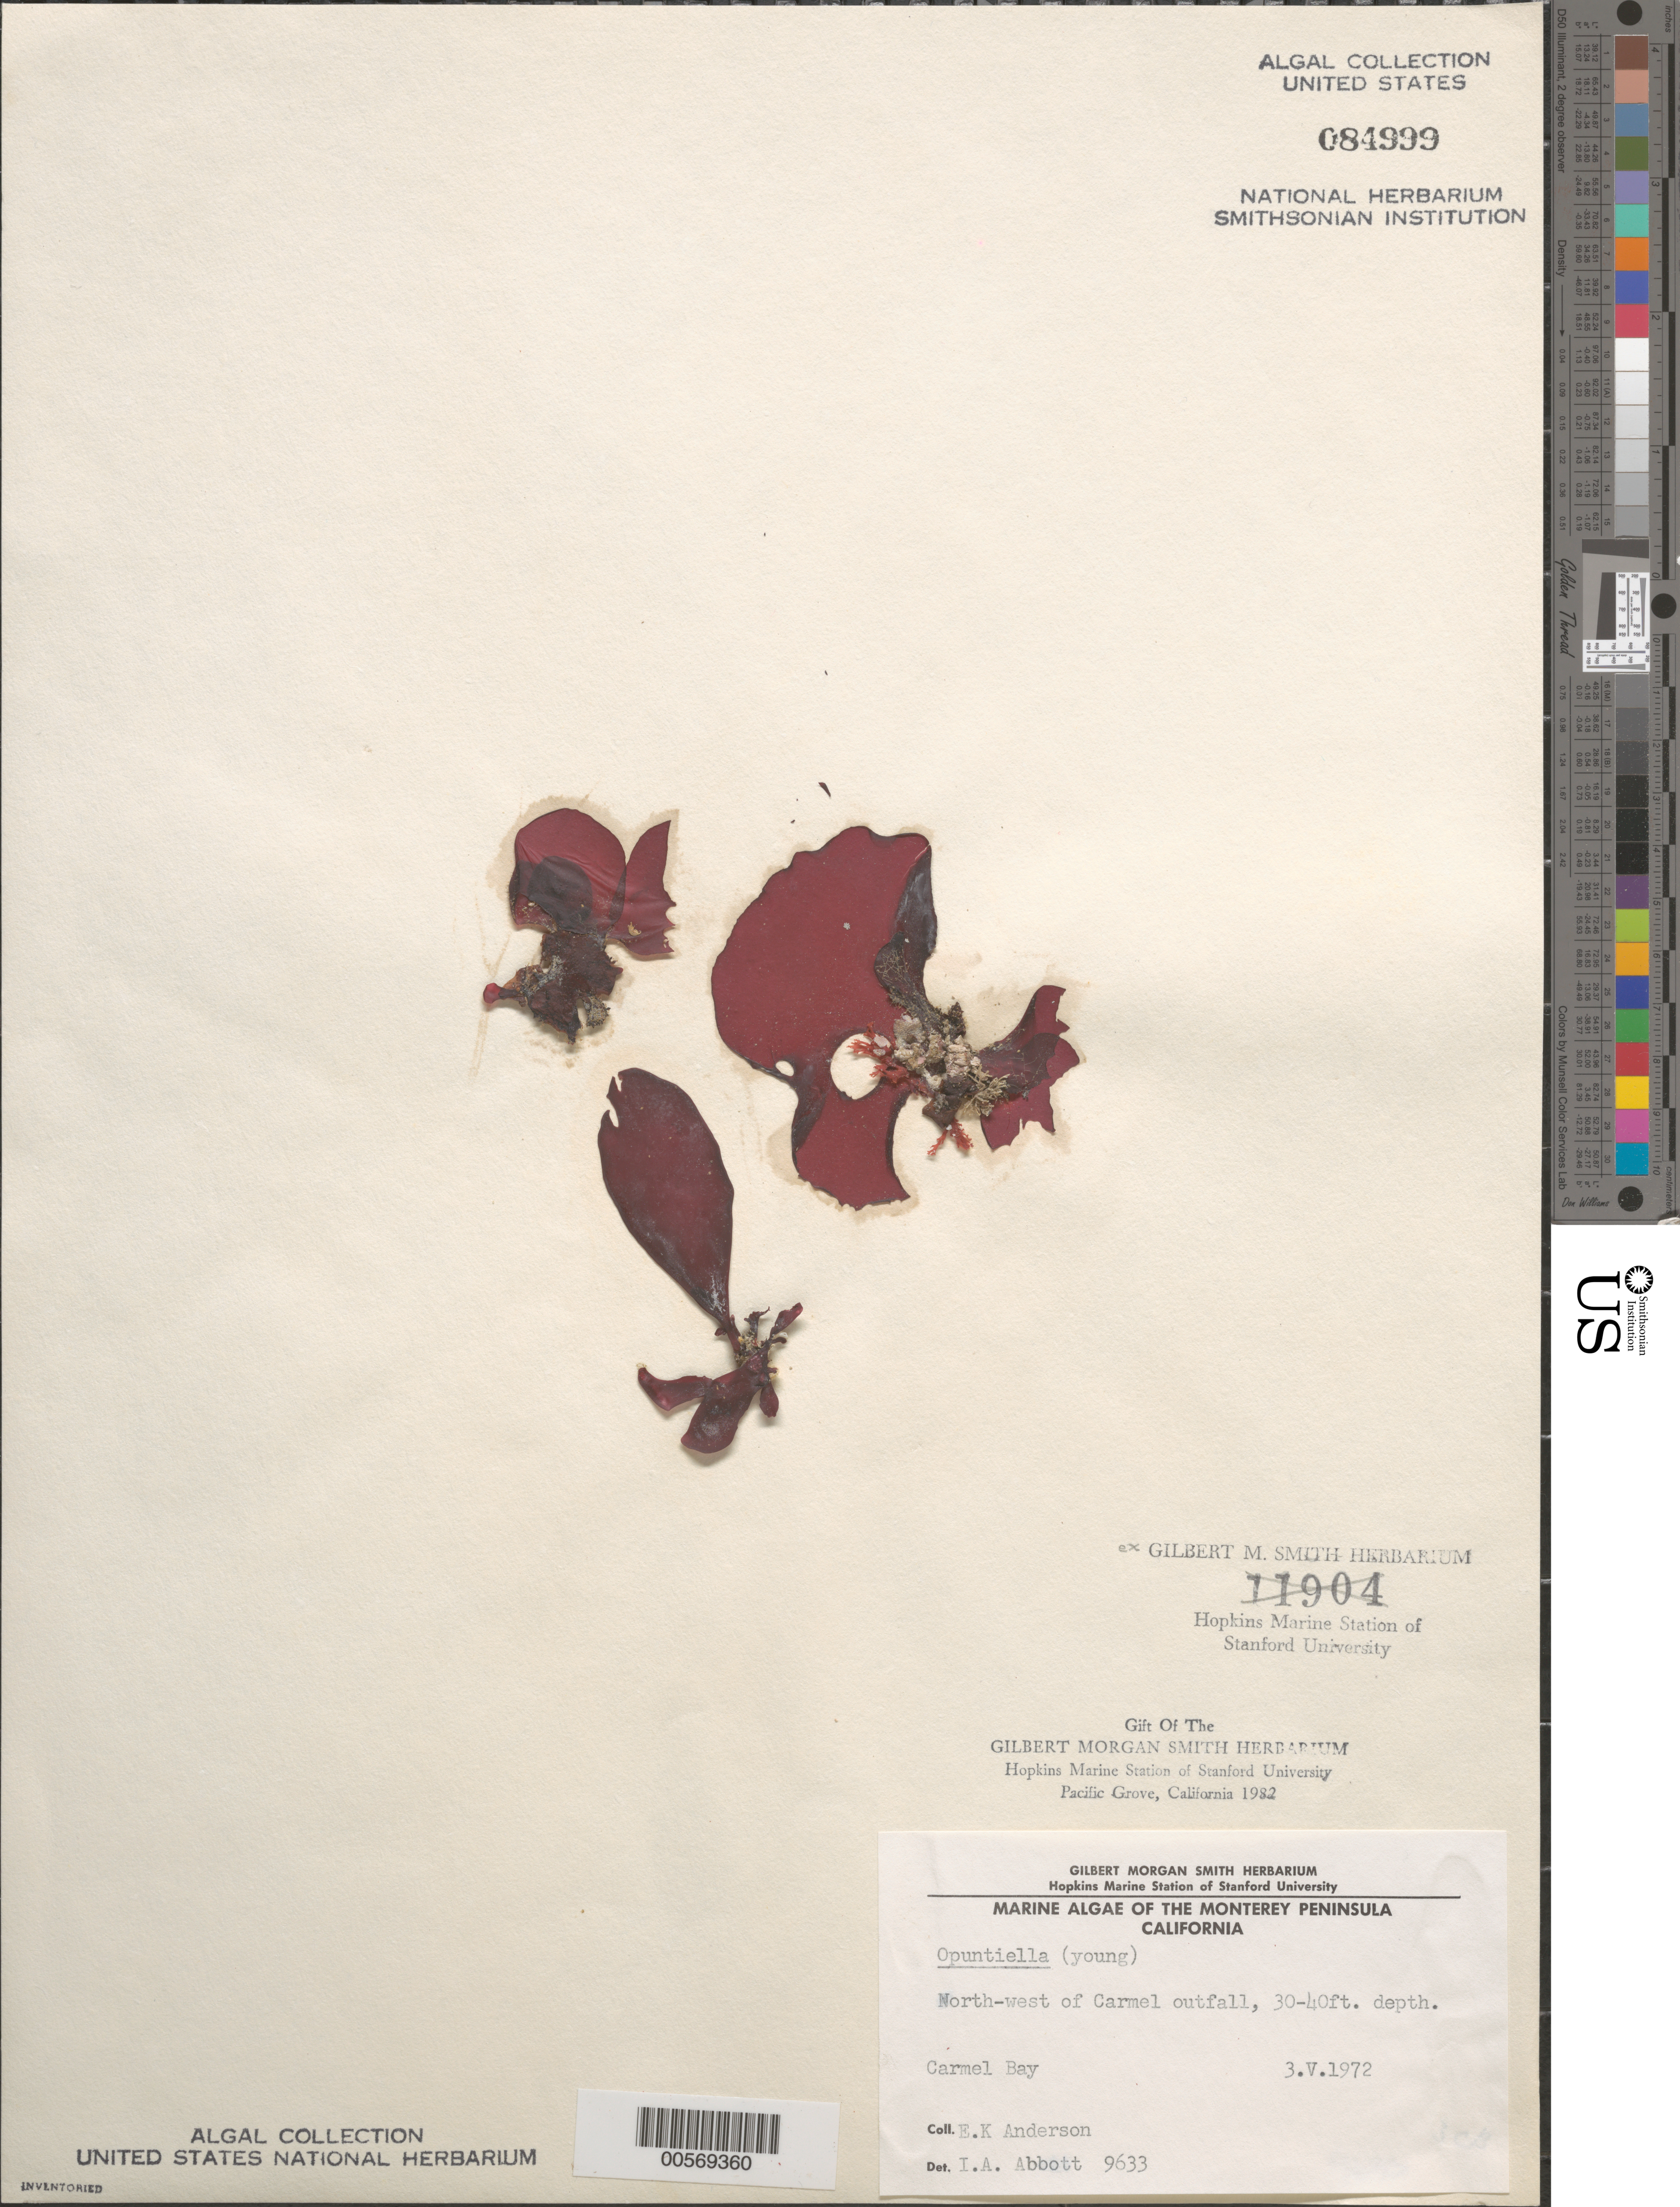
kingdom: Plantae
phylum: Rhodophyta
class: Florideophyceae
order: Gigartinales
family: Furcellariaceae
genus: Opuntiella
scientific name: Opuntiella sp.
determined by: Abbott, Isabella A.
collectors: E. K. Anderson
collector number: IAA 9633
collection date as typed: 03 May 1972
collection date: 1972-05-03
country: United States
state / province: California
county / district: Monterey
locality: Carmel Bay, northwest of Carmel outfall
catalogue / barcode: US 84999